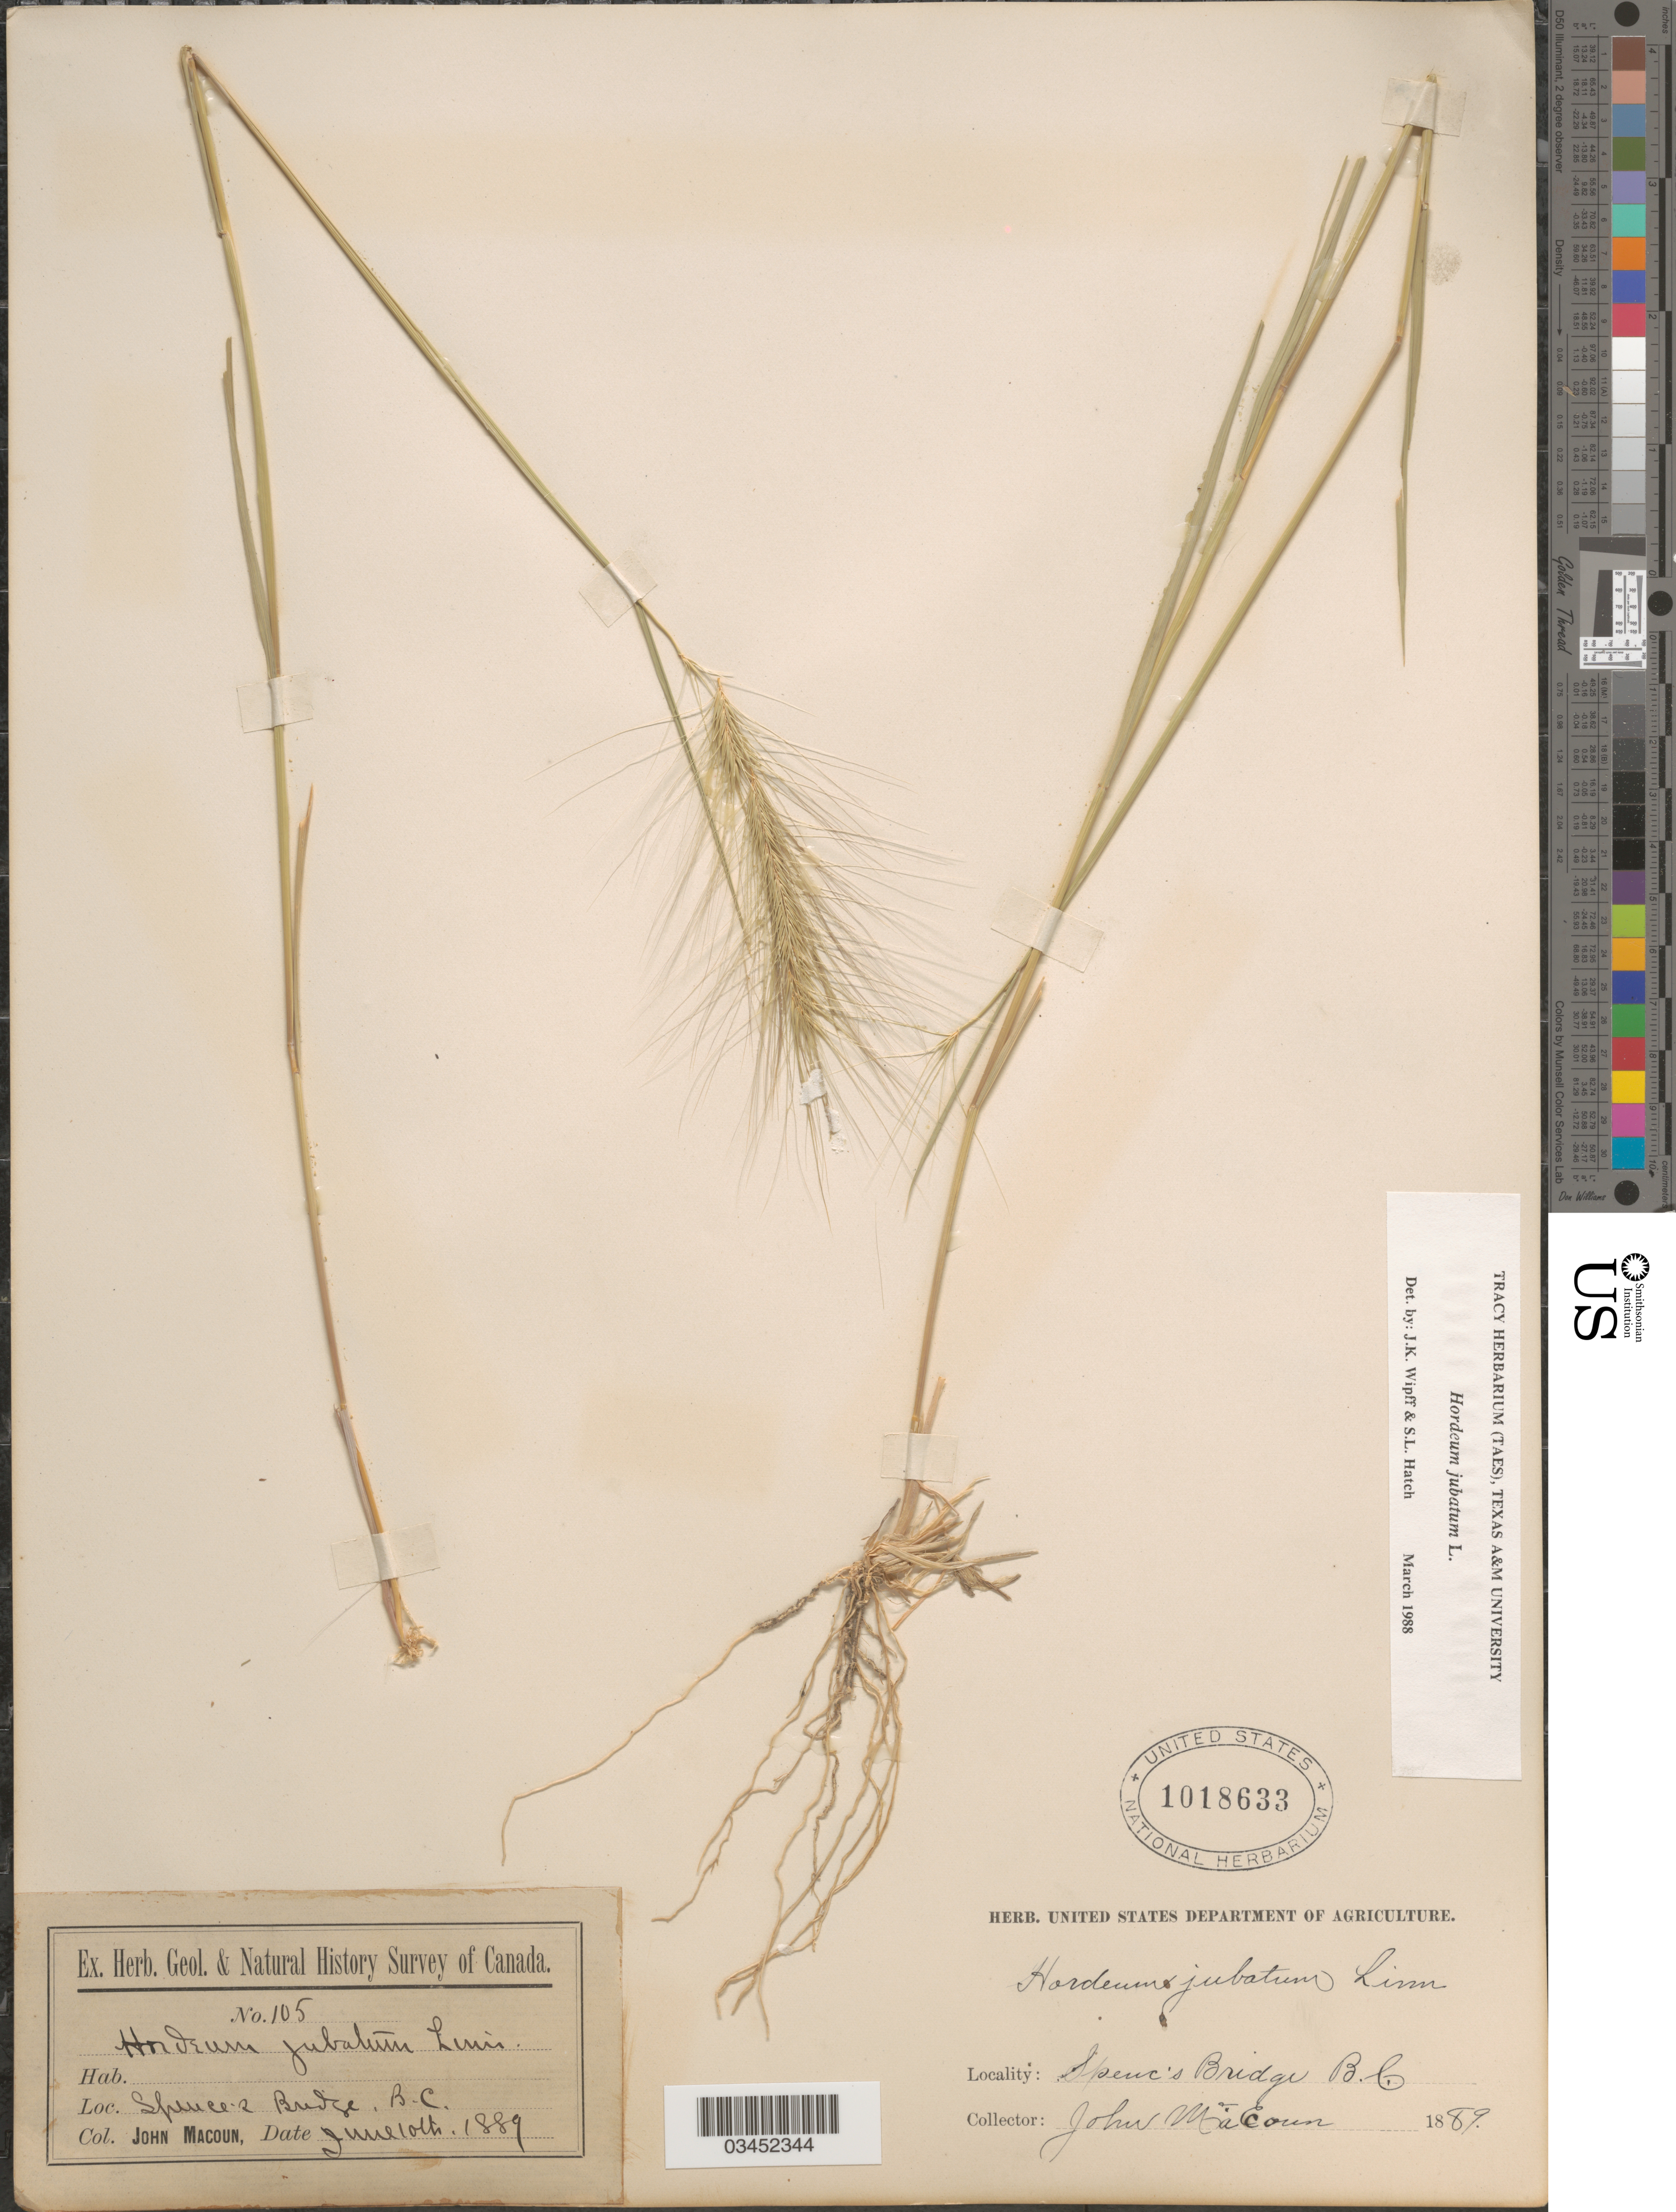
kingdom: Plantae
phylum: Tracheophyta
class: Liliopsida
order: Poales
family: Poaceae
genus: Hordeum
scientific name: Hordeum jubatum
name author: L.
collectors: J. Macoun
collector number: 105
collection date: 1889-06-10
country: Canada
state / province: British Columbia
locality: Geol. & Natural History Survey of Canada. Spence's Bridge.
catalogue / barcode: US 1018633